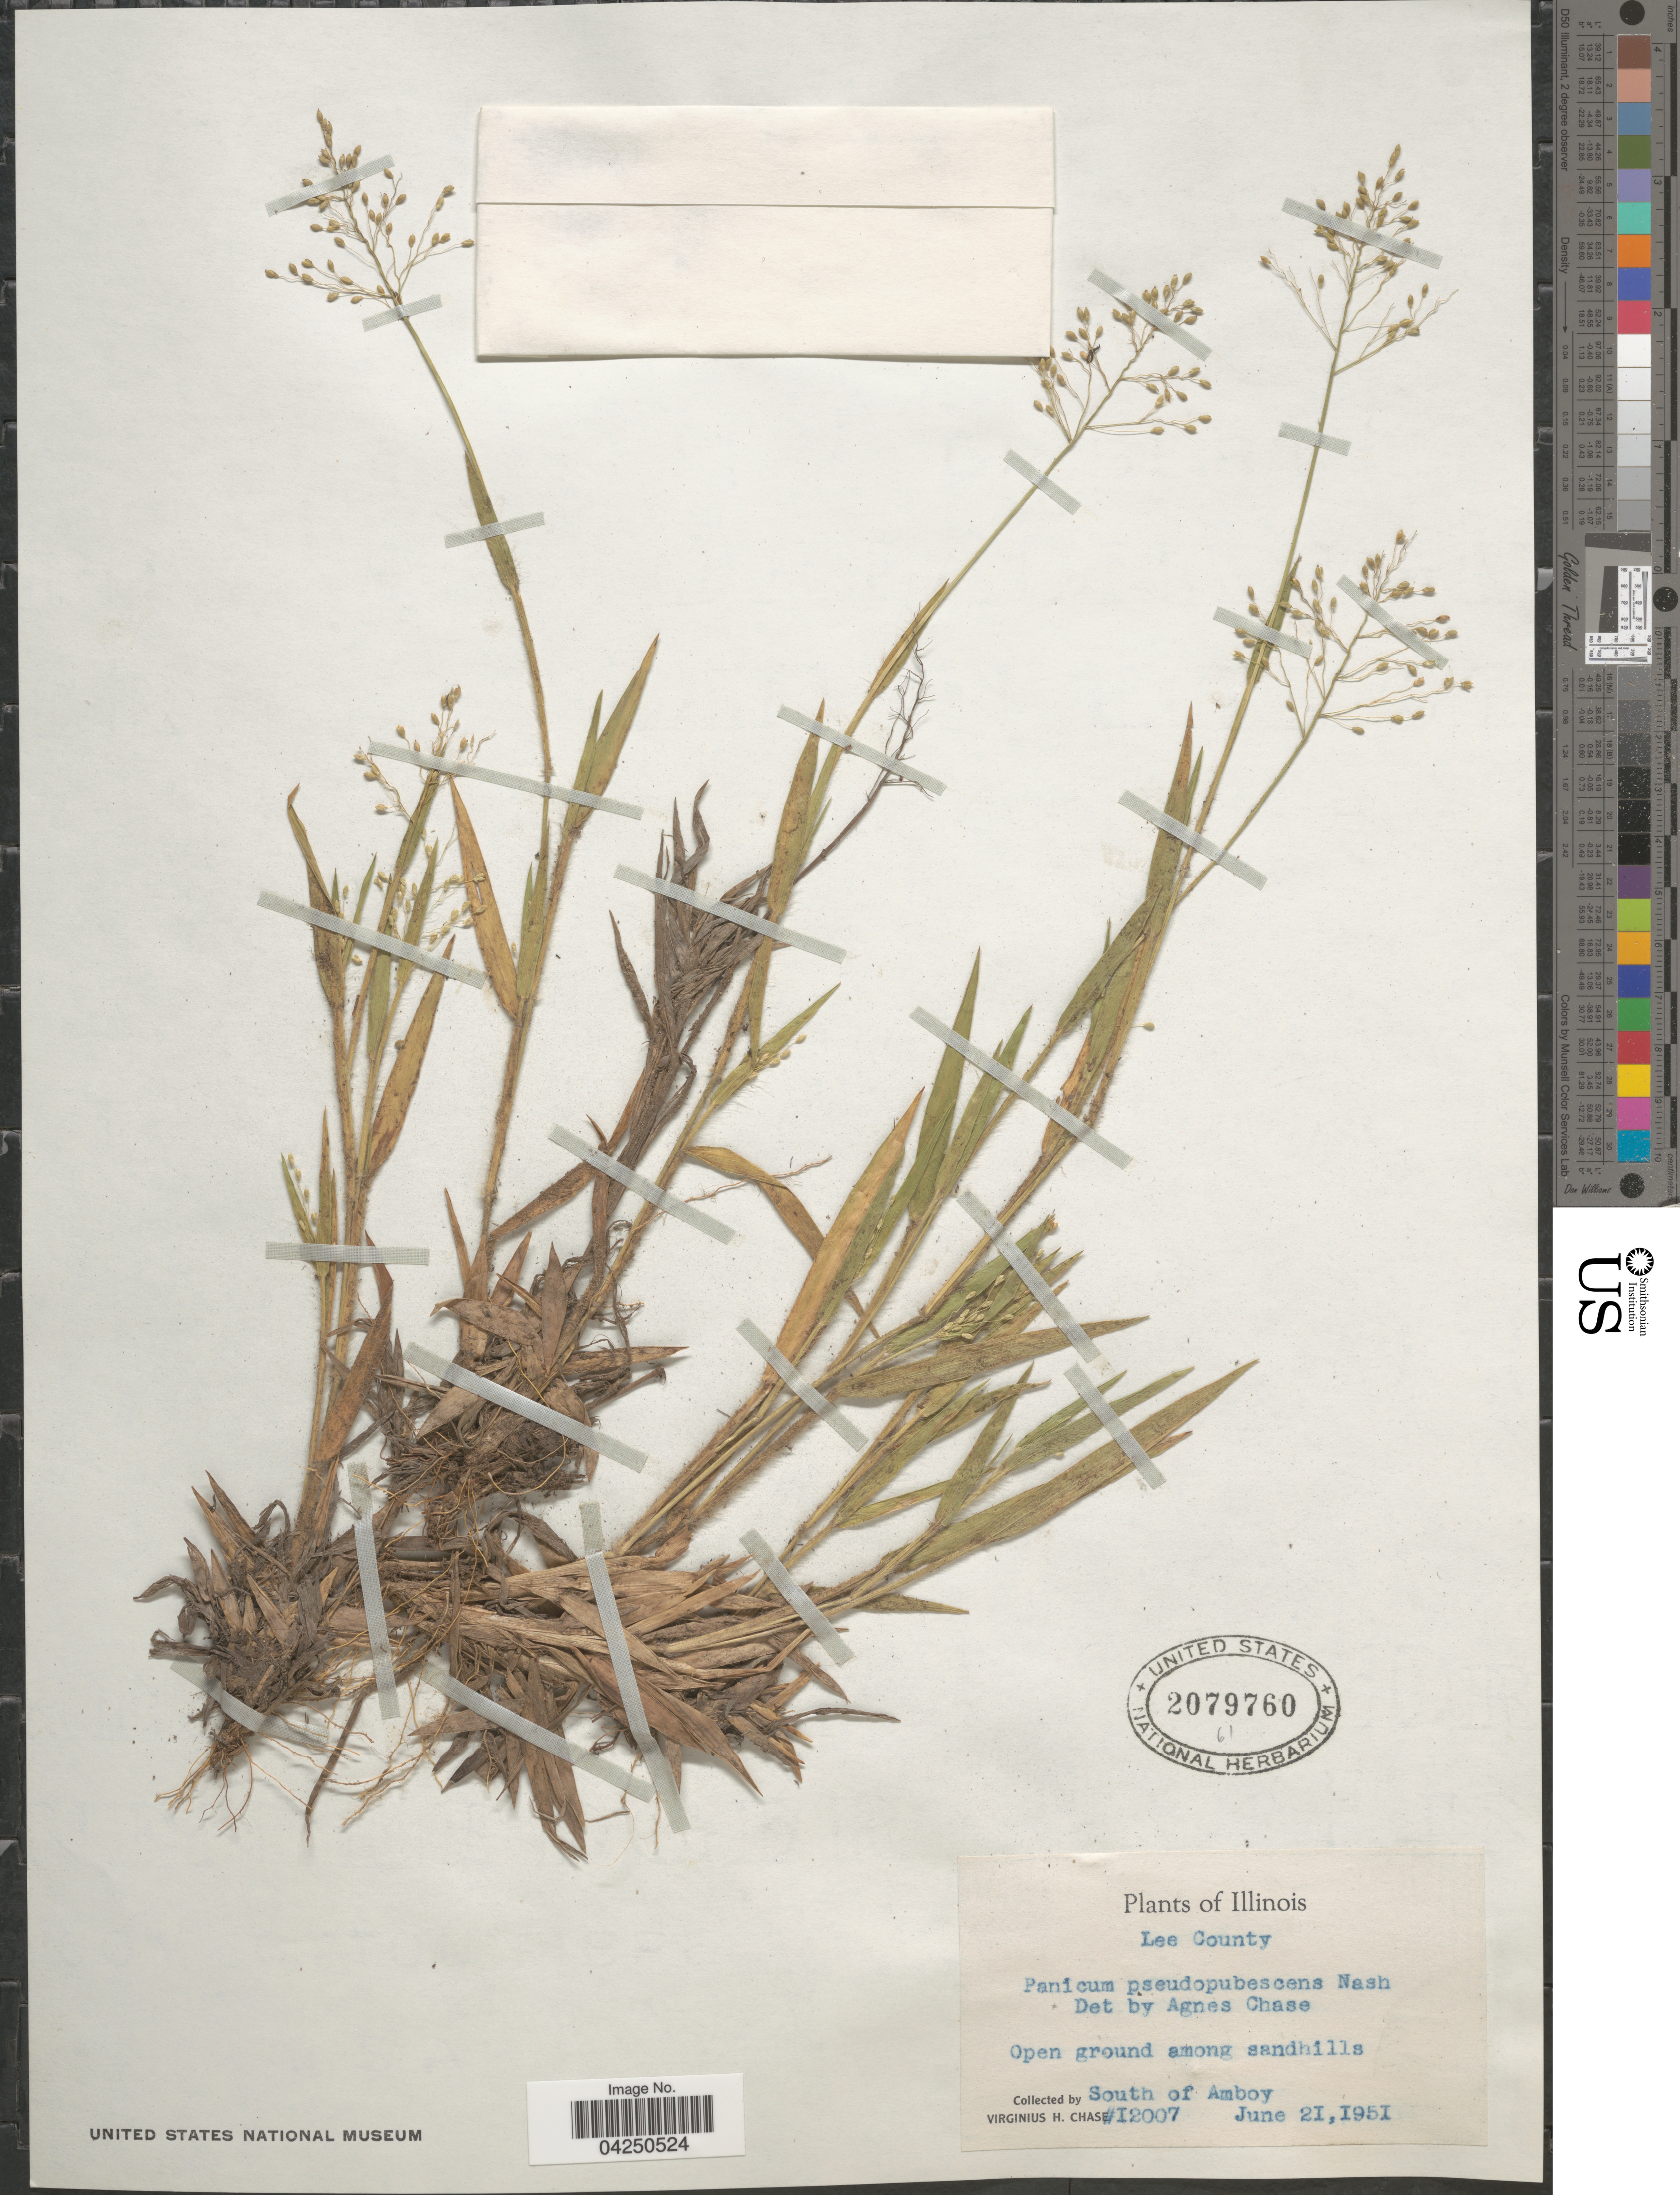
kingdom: Plantae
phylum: Tracheophyta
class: Liliopsida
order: Poales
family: Poaceae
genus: Dichanthelium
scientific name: Dichanthelium acuminatum var. acuminatum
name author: (Sw.) Gould & C.A. Clark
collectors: V. H. Chase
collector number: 12007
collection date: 1951-06-21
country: United States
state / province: Illinois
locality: Lee County. Open ground among sandhills. South of Amboy.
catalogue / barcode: US 2079760